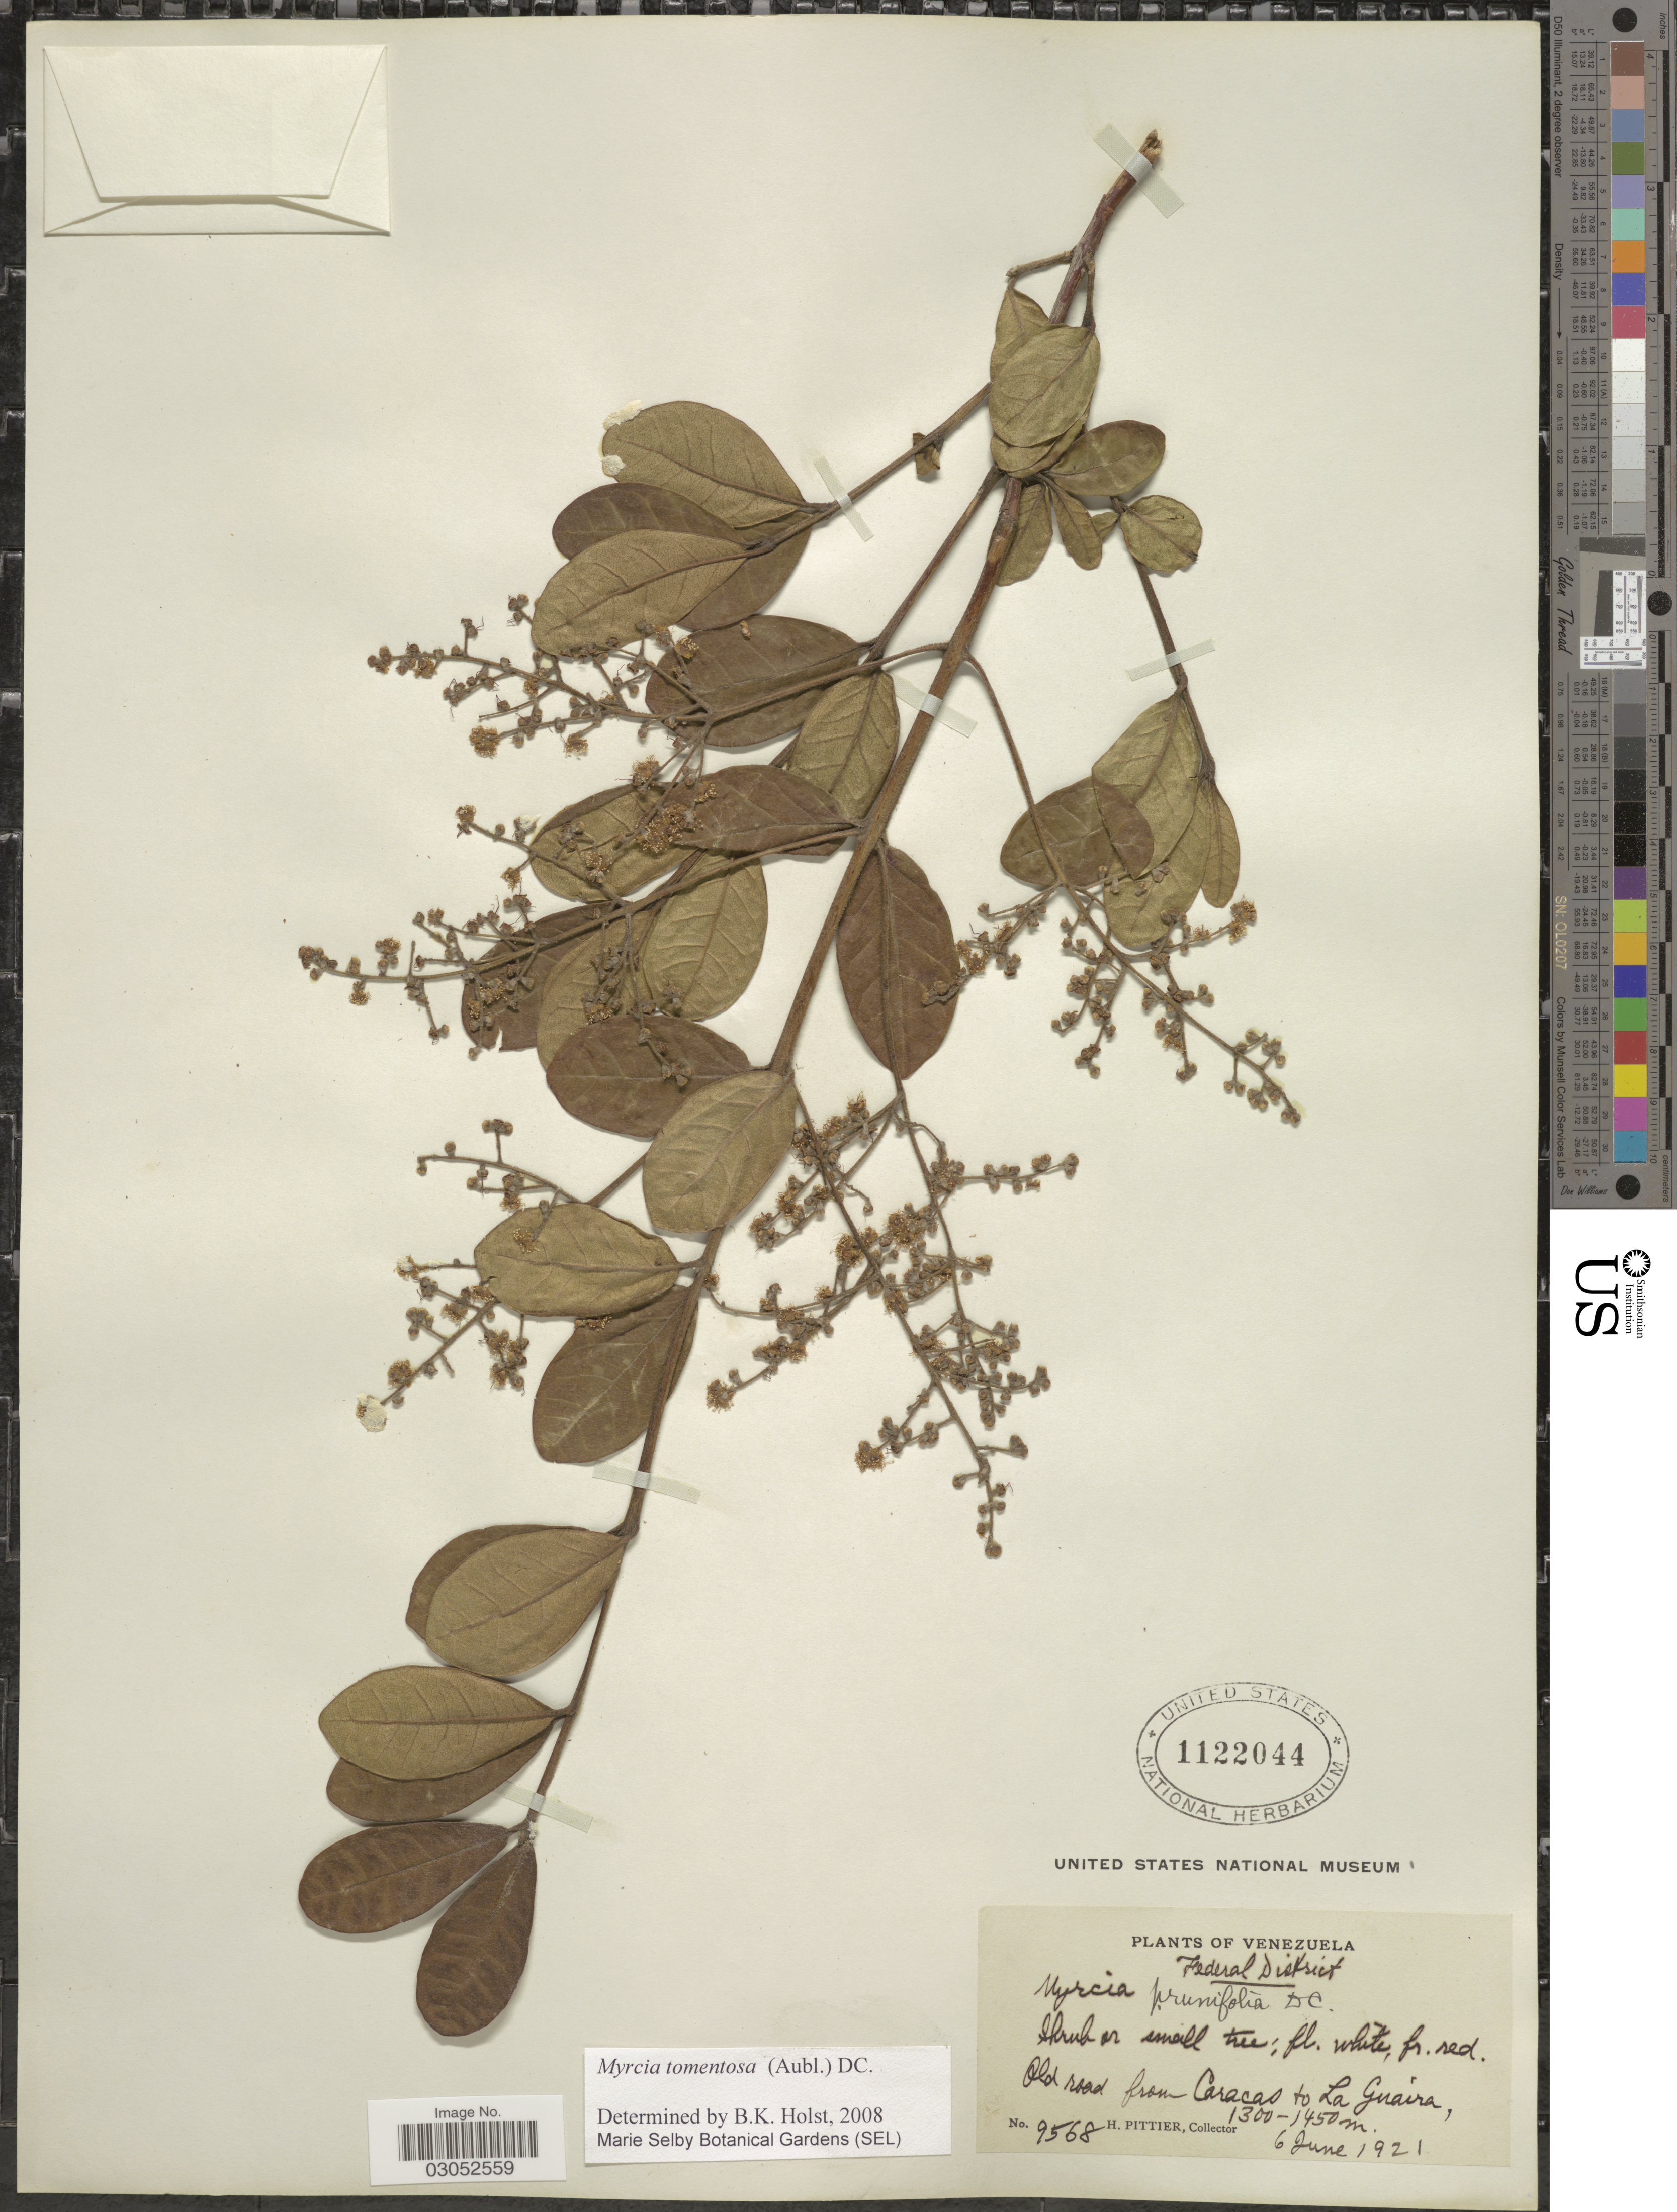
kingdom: Plantae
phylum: Tracheophyta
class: Magnoliopsida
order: Myrtales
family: Myrtaceae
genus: Myrcia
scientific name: Myrcia tomentosa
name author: (Aubl.) DC.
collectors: H. F. Pittier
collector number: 9568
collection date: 1921-06-06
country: Venezuela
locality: Federal District. Old road from Caracas to La Guaira.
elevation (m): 1300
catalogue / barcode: US 1122044